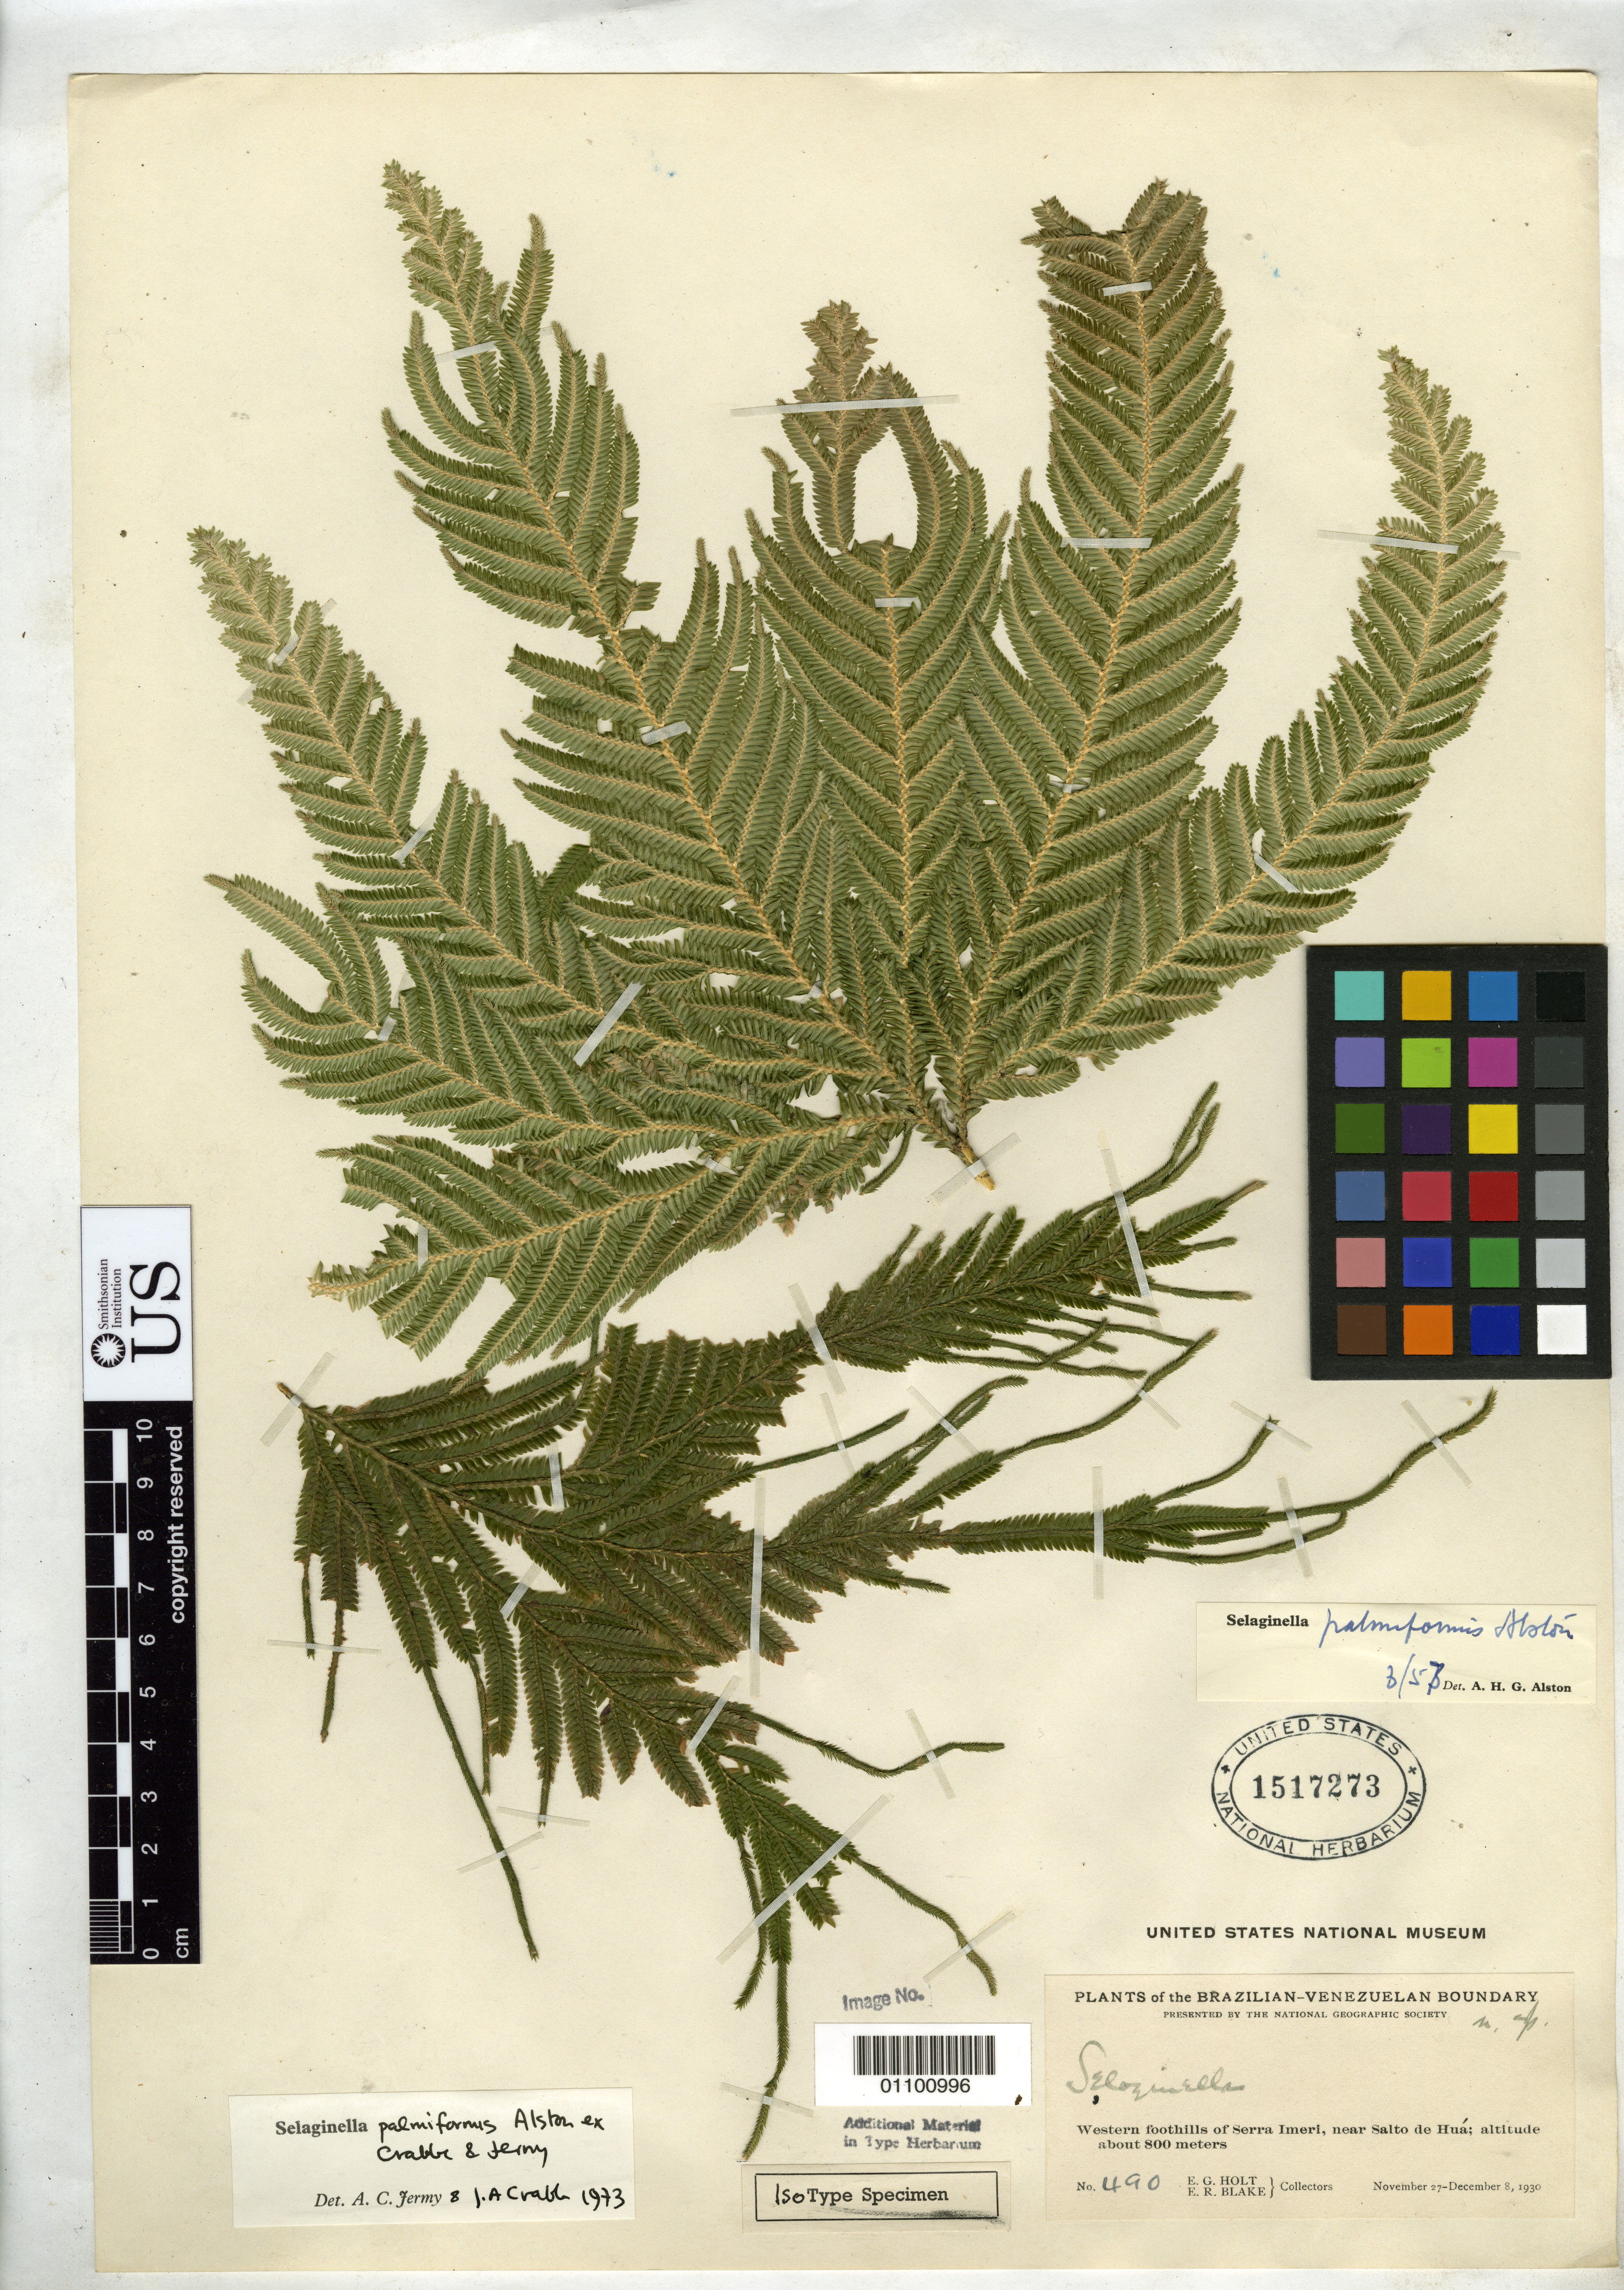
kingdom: Plantae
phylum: Tracheophyta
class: Lycopodiopsida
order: Selaginellales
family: Selaginellaceae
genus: Selaginella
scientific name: Selaginella palmiformis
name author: Alston ex Crabbe & Jermy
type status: Isotype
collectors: E. Holt & E. R. Blake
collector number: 490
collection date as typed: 27 Nov 1930 to 08 Dec 1930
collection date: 1930-11-27/1930-12-08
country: Venezuela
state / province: Amazonas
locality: Foothills of Sierra Imeri near Salto de Hua.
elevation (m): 800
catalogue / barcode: US 1517273